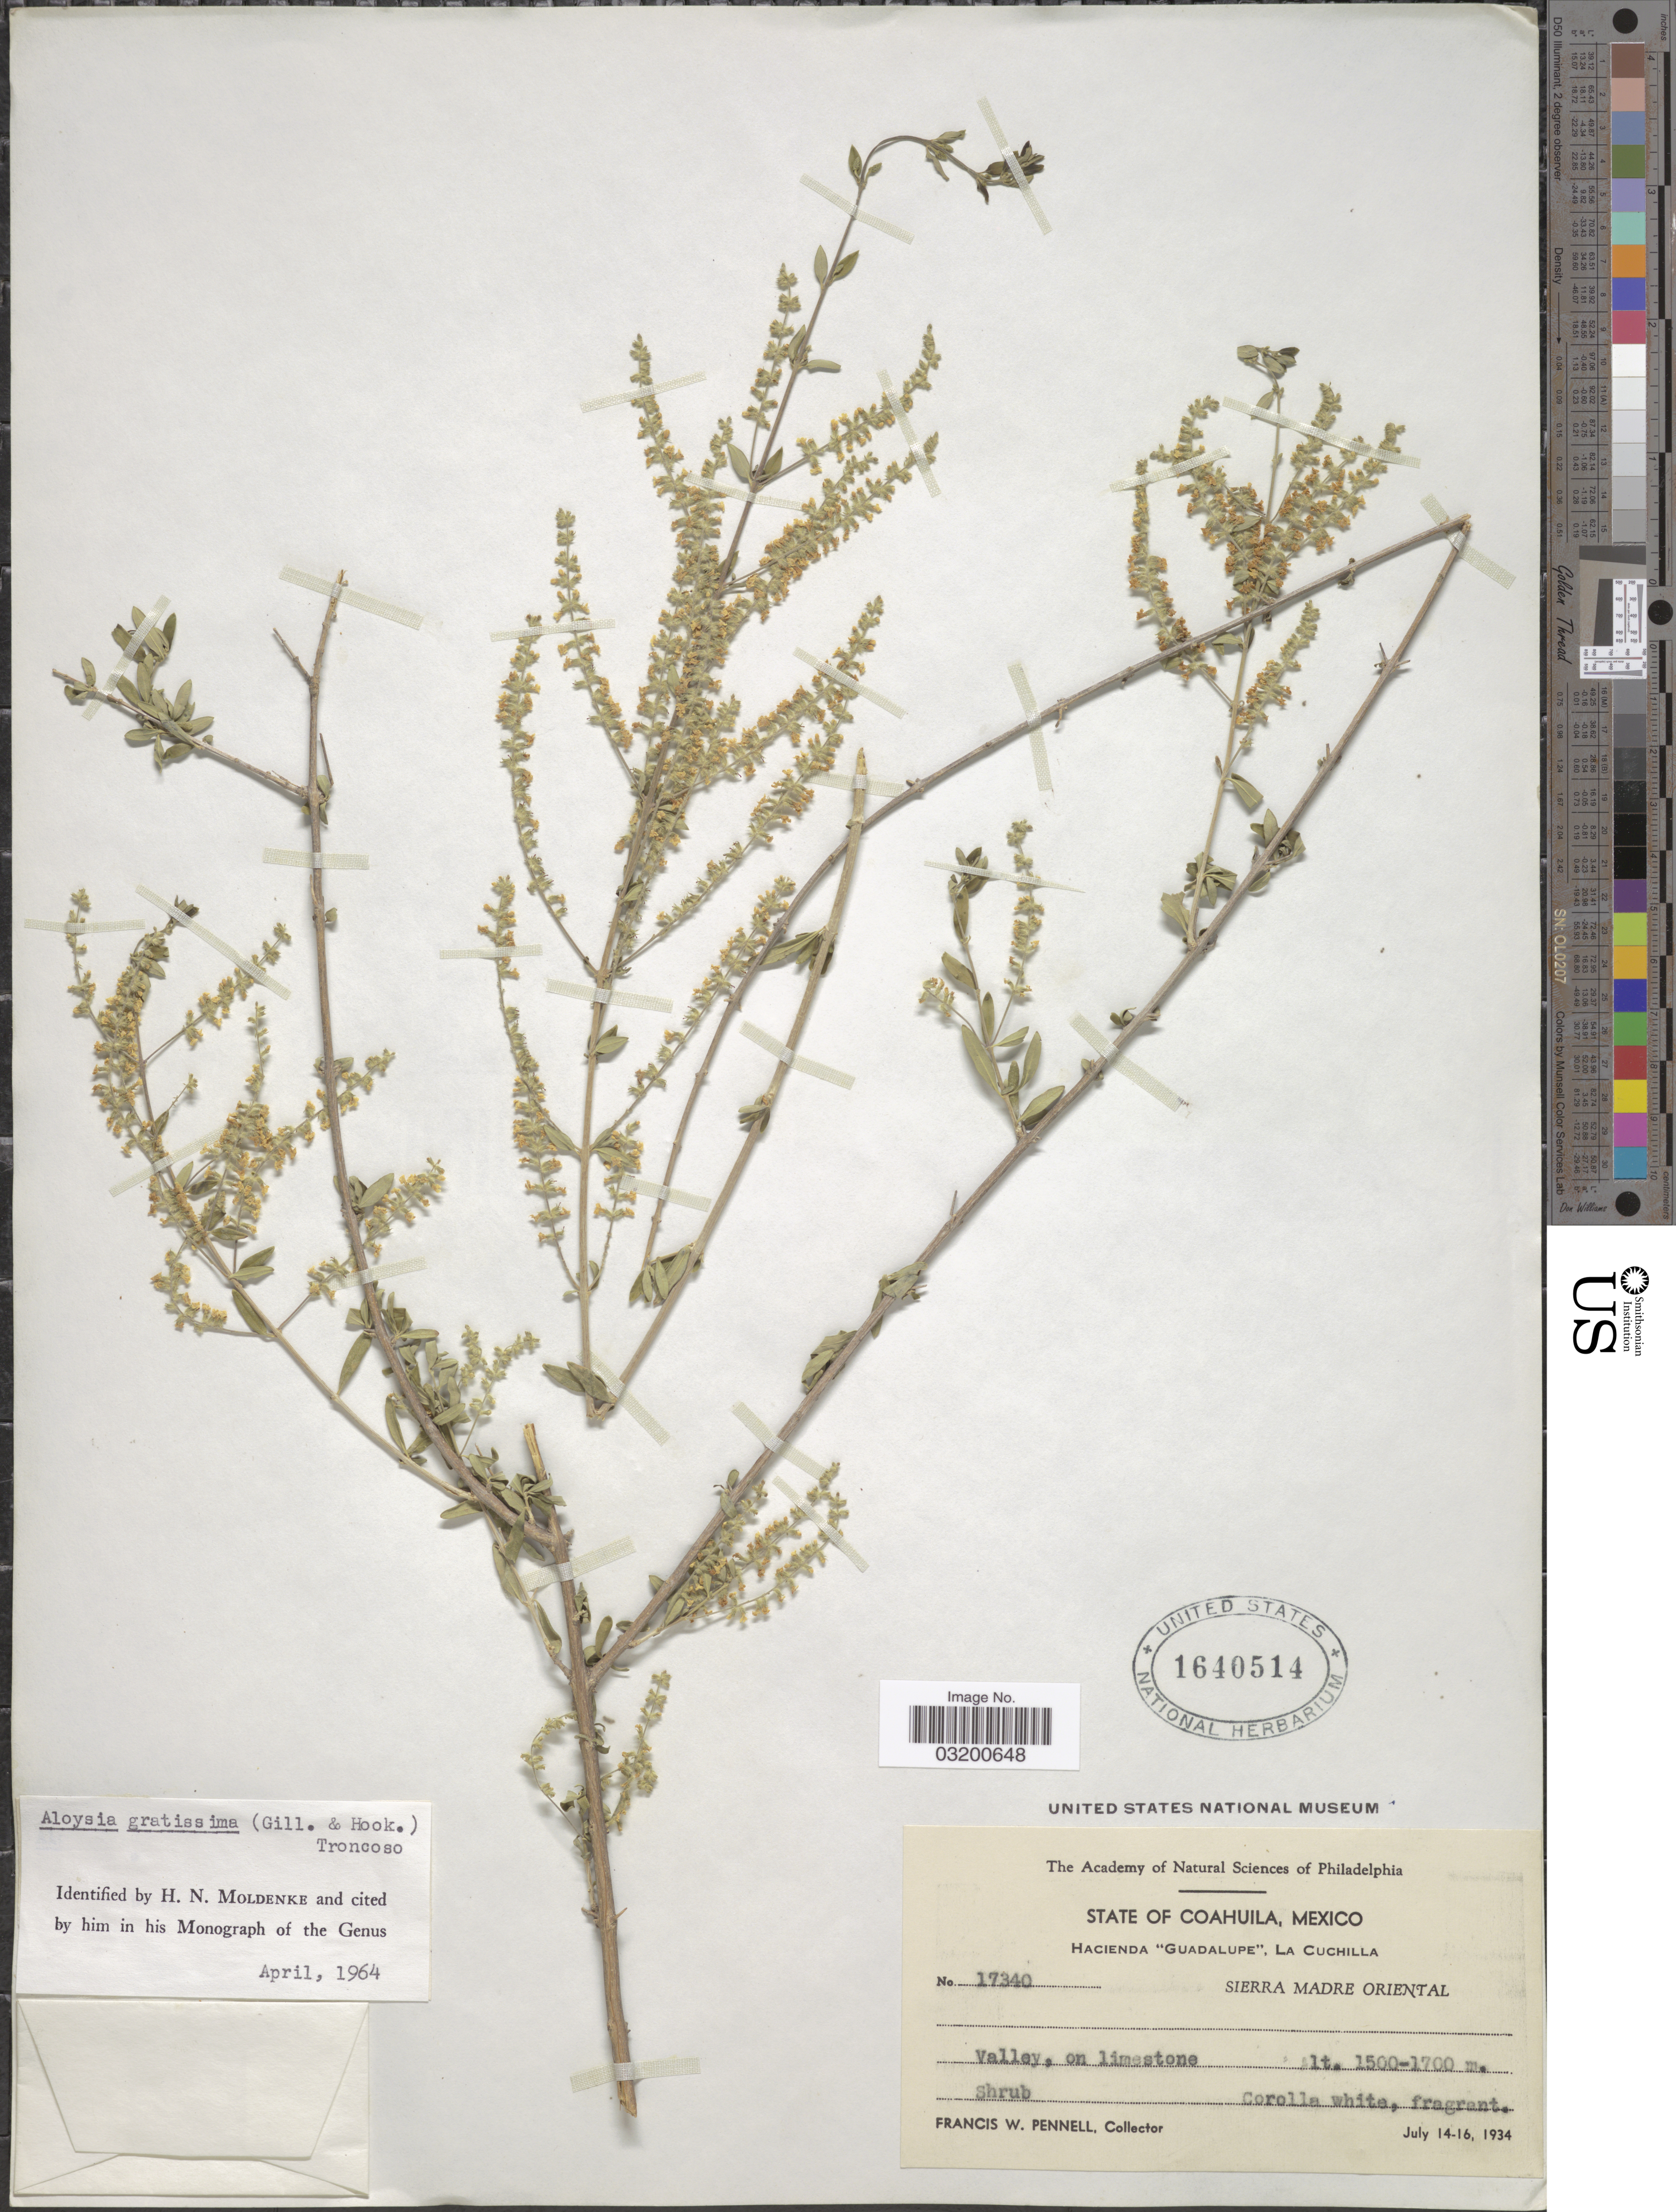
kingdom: Plantae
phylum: Tracheophyta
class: Magnoliopsida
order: Lamiales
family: Verbenaceae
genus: Aloysia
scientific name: Aloysia gratissima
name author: (Gillies & Hook.) Tronc.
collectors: F. W. Pennell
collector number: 17340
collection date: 1934-07-14/1934-07-16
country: Mexico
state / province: Coahuila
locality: Hacienda "Guadalupe", La Cuchilla. Sierra Madre Oriental.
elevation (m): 1500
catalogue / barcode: US 1640514